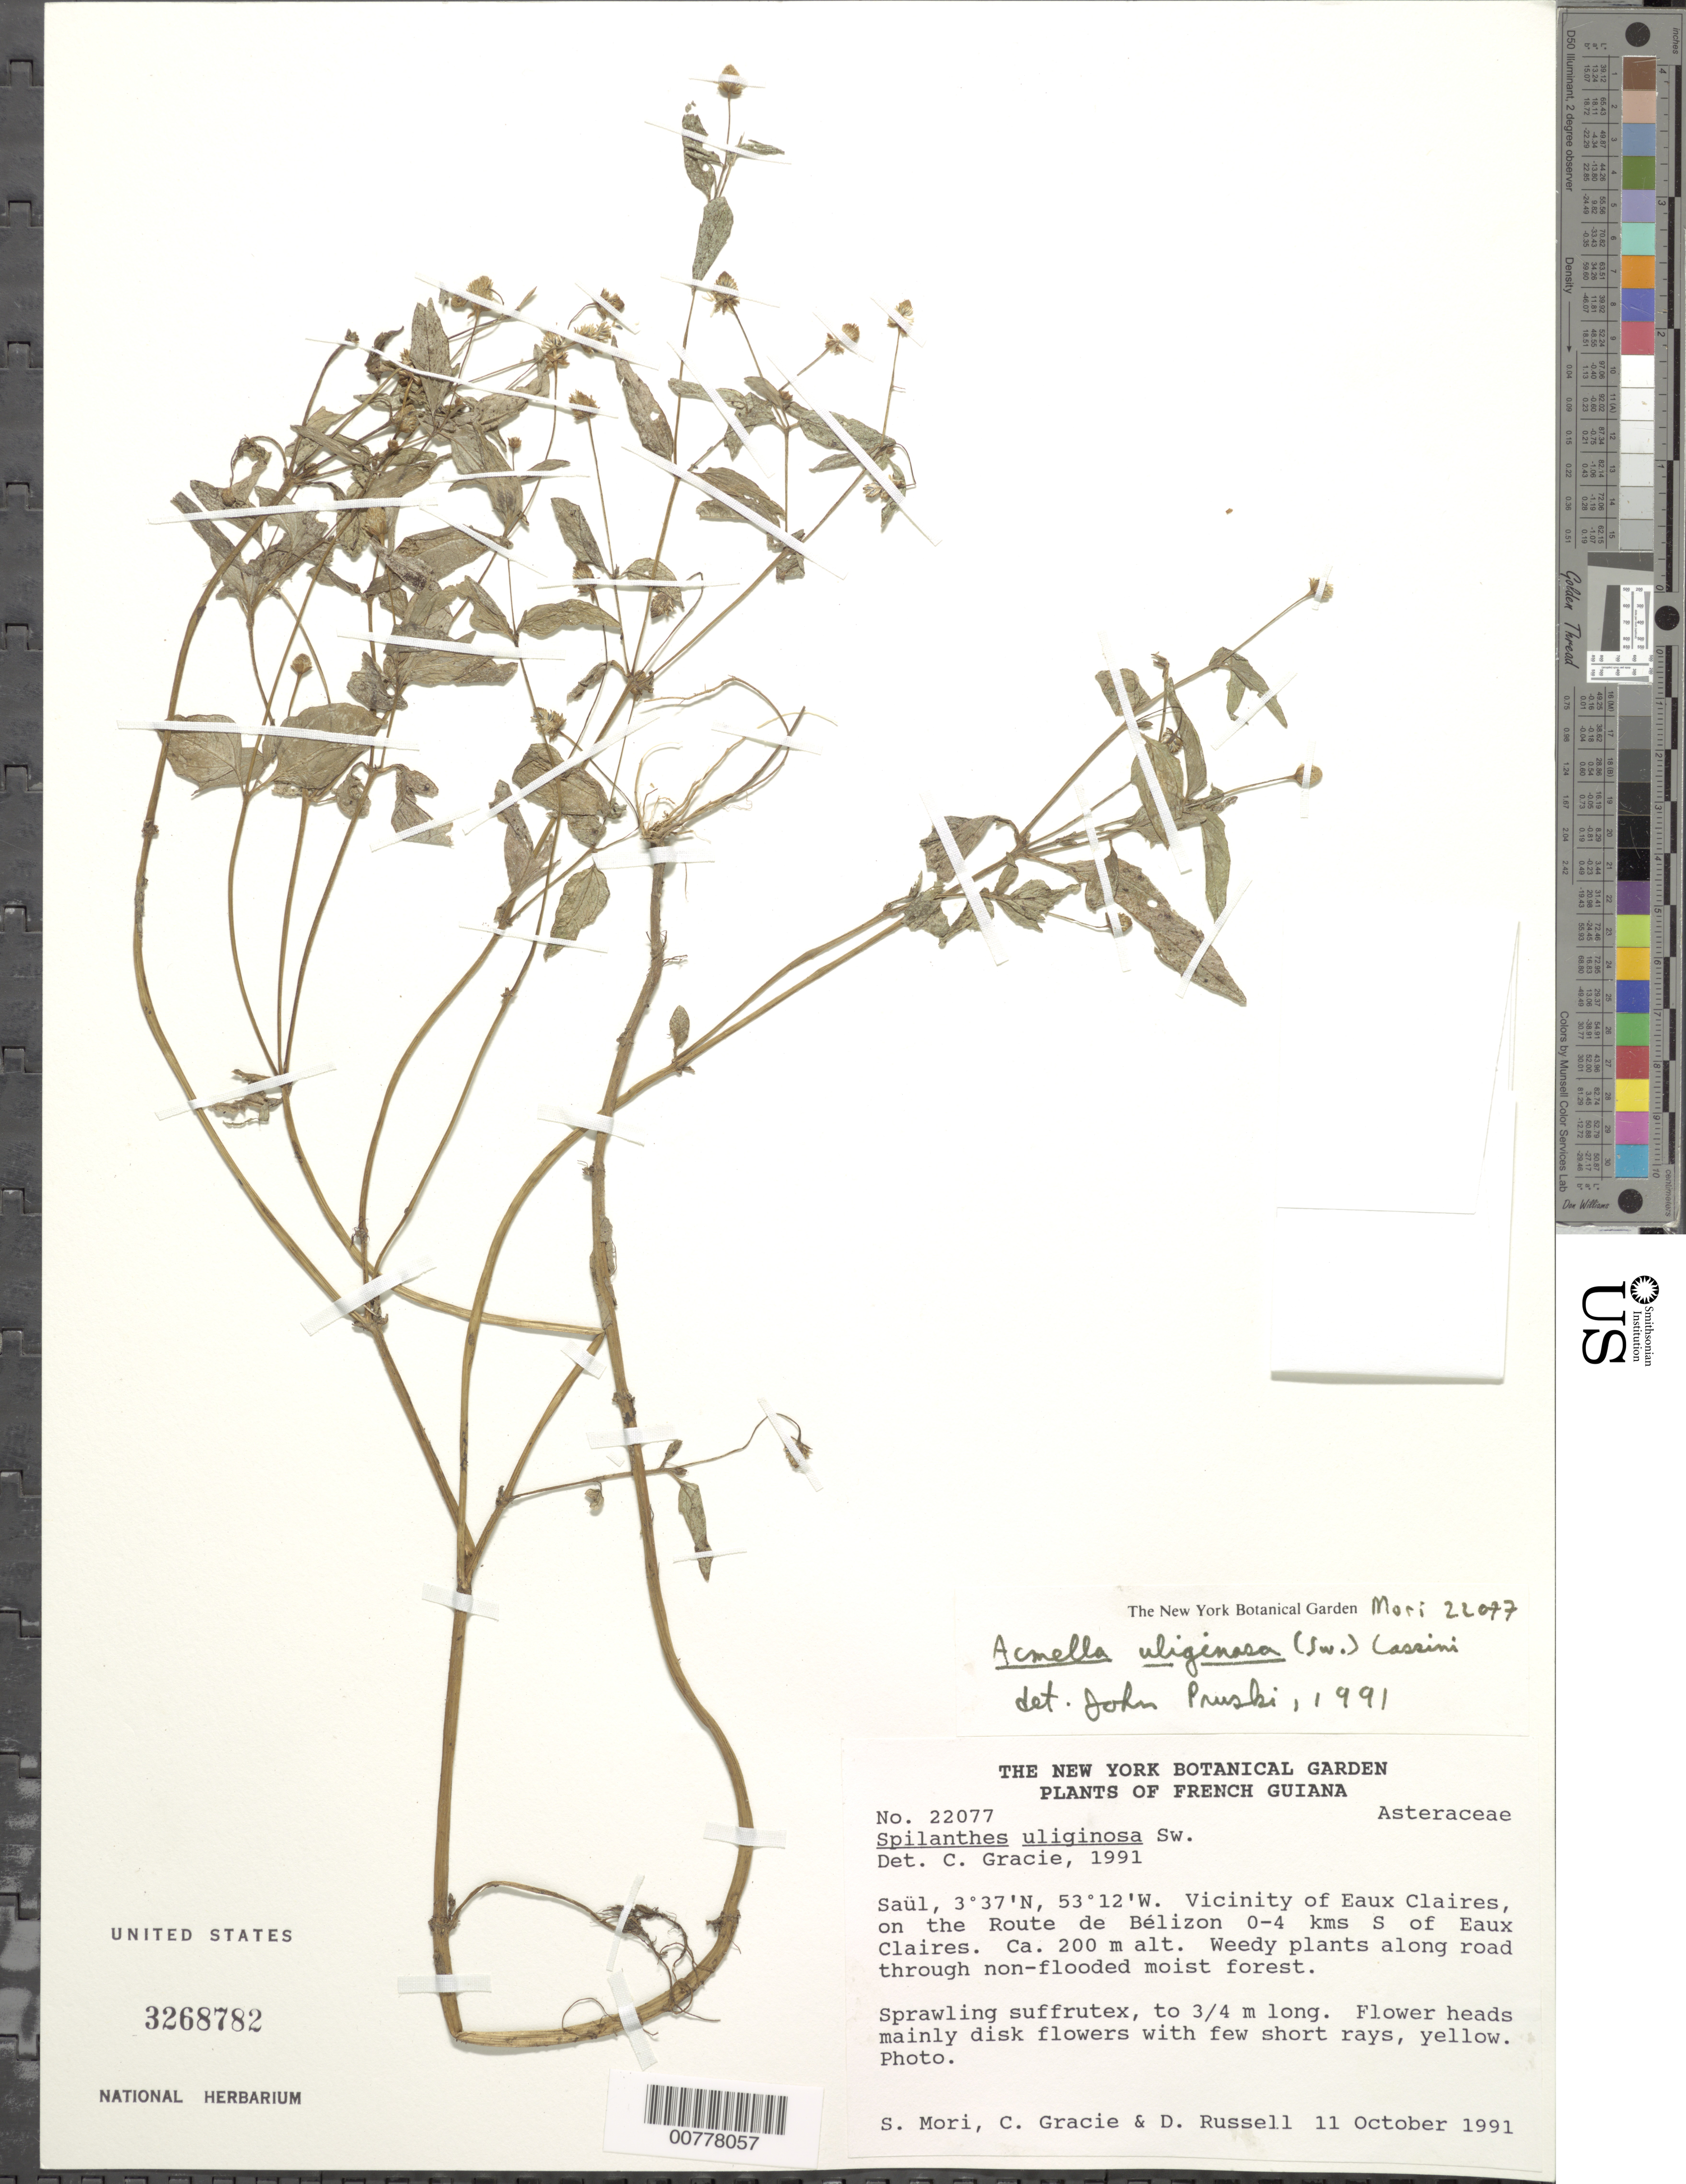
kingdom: Plantae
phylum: Tracheophyta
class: Magnoliopsida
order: Asterales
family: Asteraceae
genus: Acmella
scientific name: Acmella uliginosa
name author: (Sw.) Cass.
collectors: S. Mori, C. A. Gracie, J. Lazzaroni, B. Rishel, D. Russell & F. Wright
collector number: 22077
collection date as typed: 11-Oct-91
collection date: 1991-10-11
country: French Guiana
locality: Saül, vicinity of Eaux Claires, on Route de Belizon 0-4 kms south of Eaux Claires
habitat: Weedy plants along road through non-flooded moist forest.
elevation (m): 200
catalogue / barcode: US 3268782